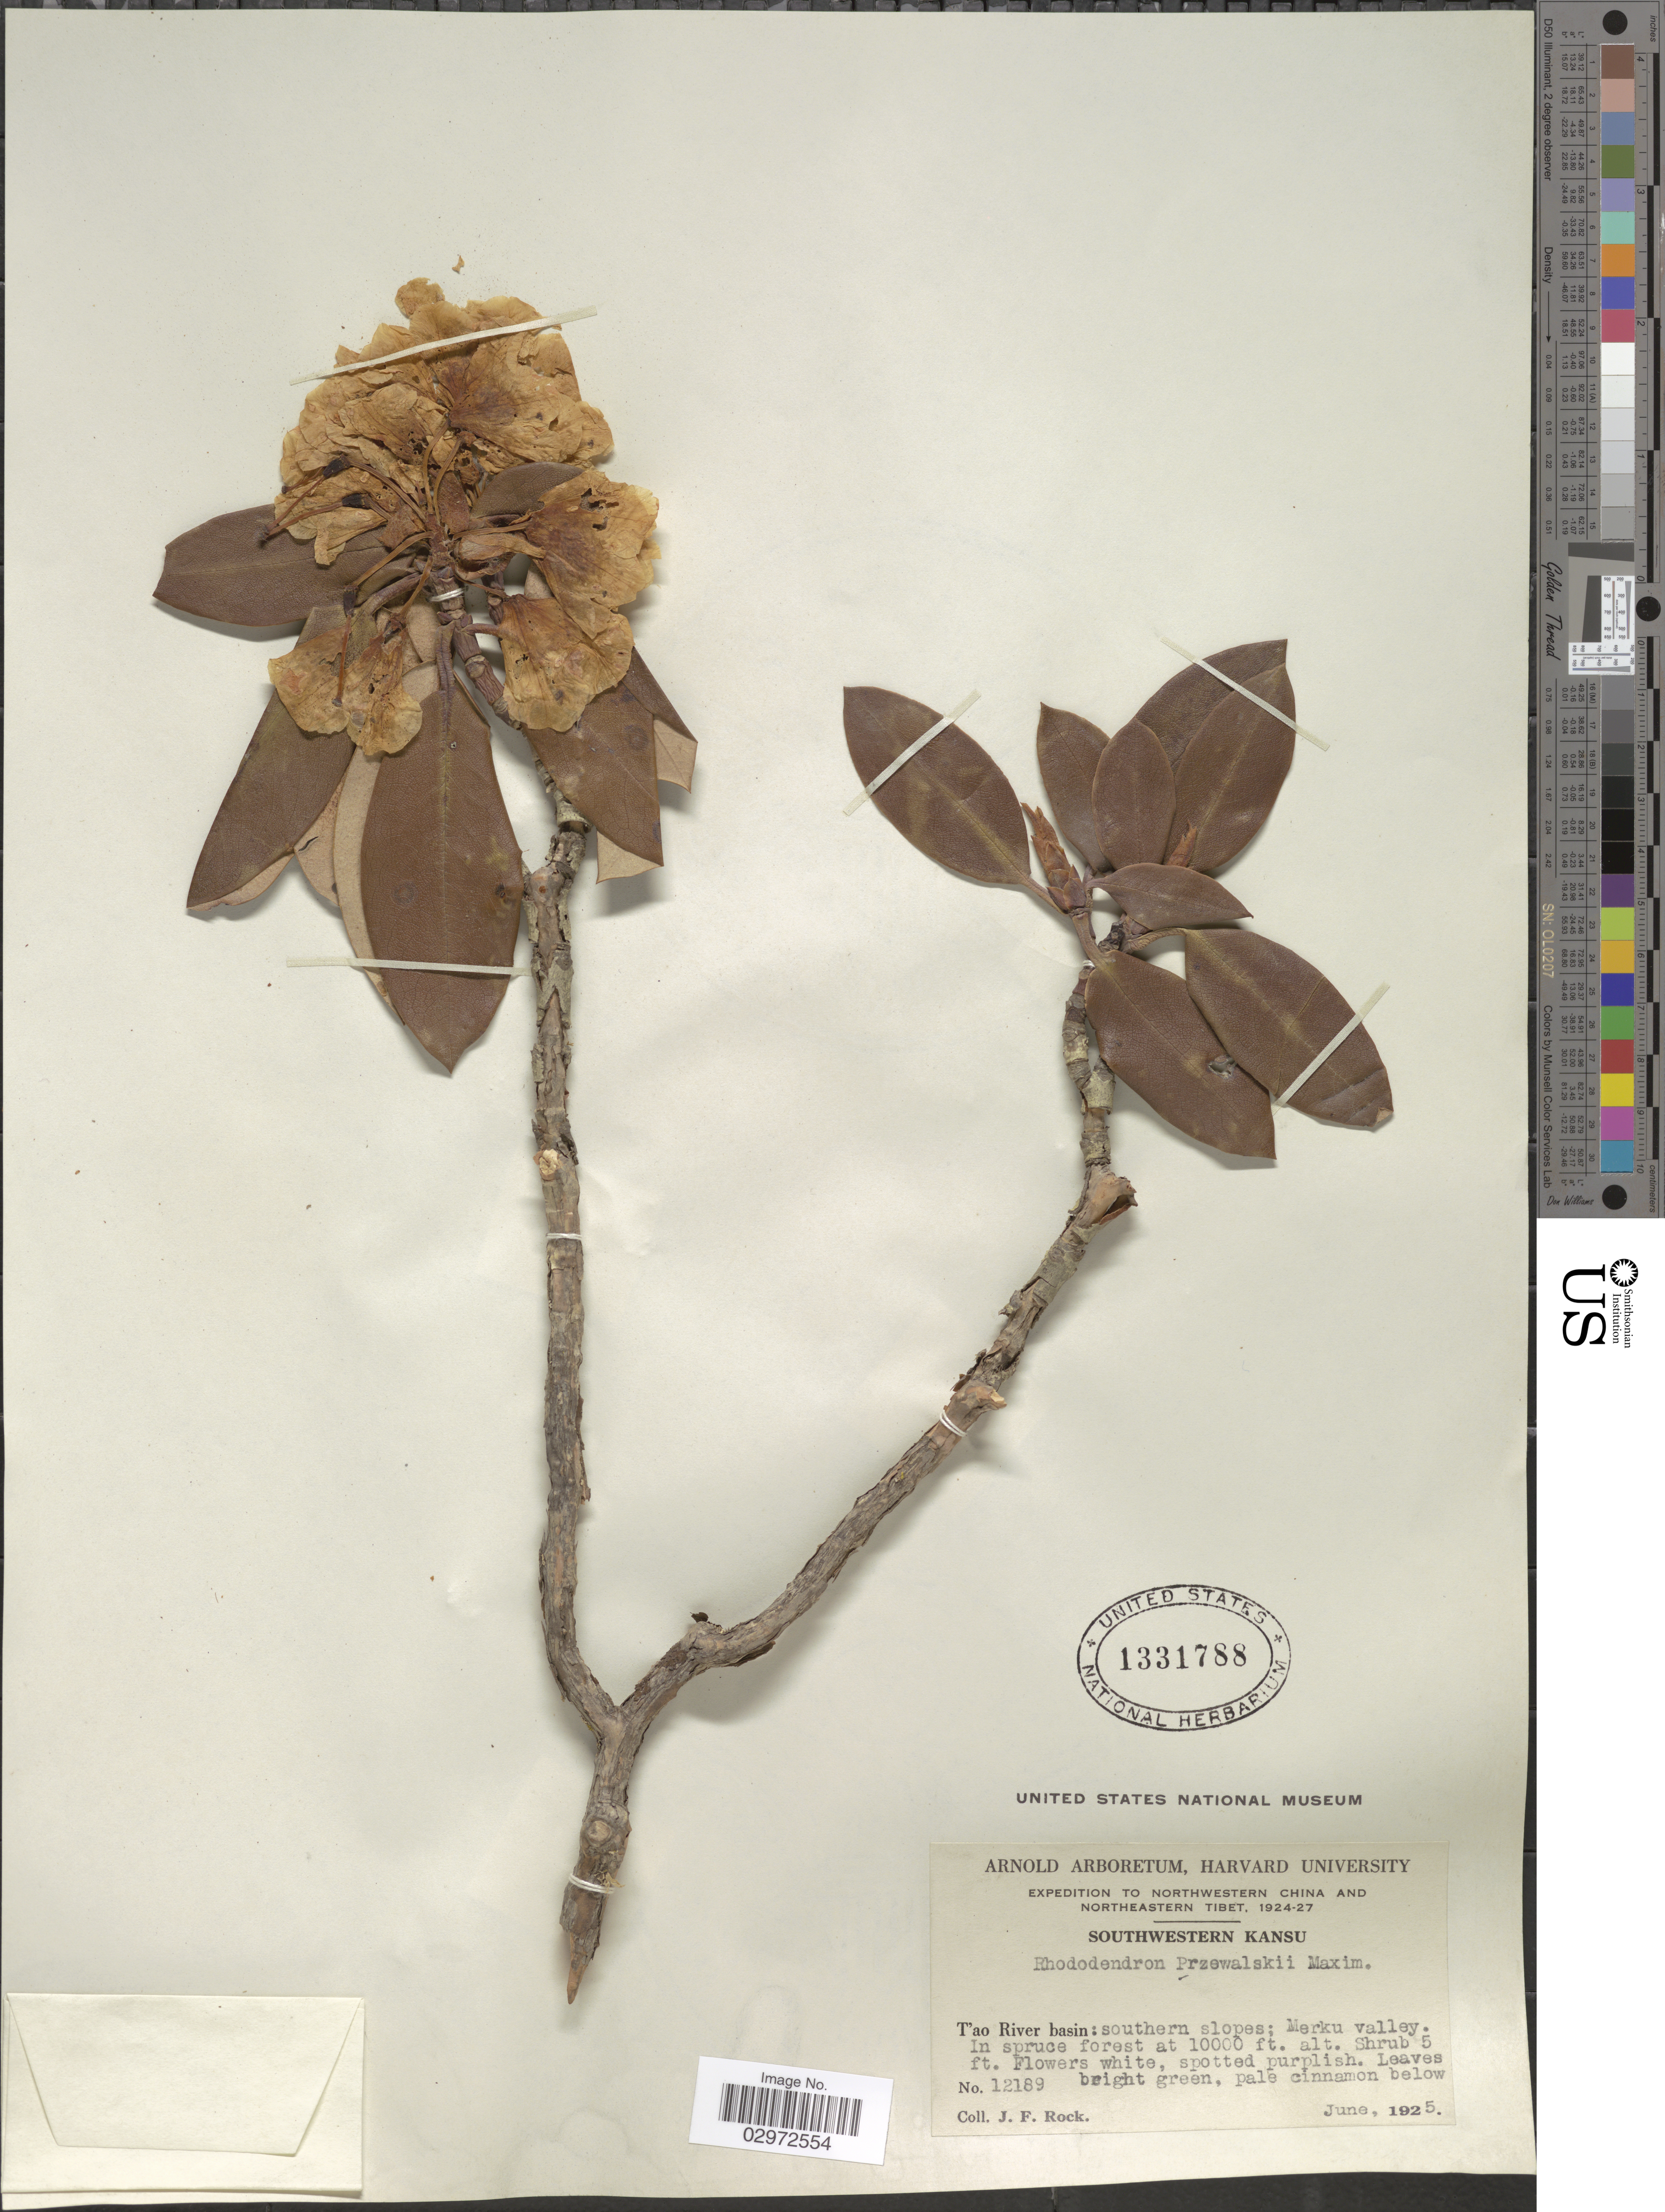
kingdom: Plantae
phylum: Tracheophyta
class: Magnoliopsida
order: Ericales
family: Ericaceae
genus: Rhododendron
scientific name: Rhododendron przewalskii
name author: Maxim.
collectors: J. Rock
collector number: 12189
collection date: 1925-06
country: China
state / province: Gansu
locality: Northwestern China and Northeastern Tibet, Southwestern Kansu,T'ao River Basin: southern slopes: Merku valley.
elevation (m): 3048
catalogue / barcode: US 1331788